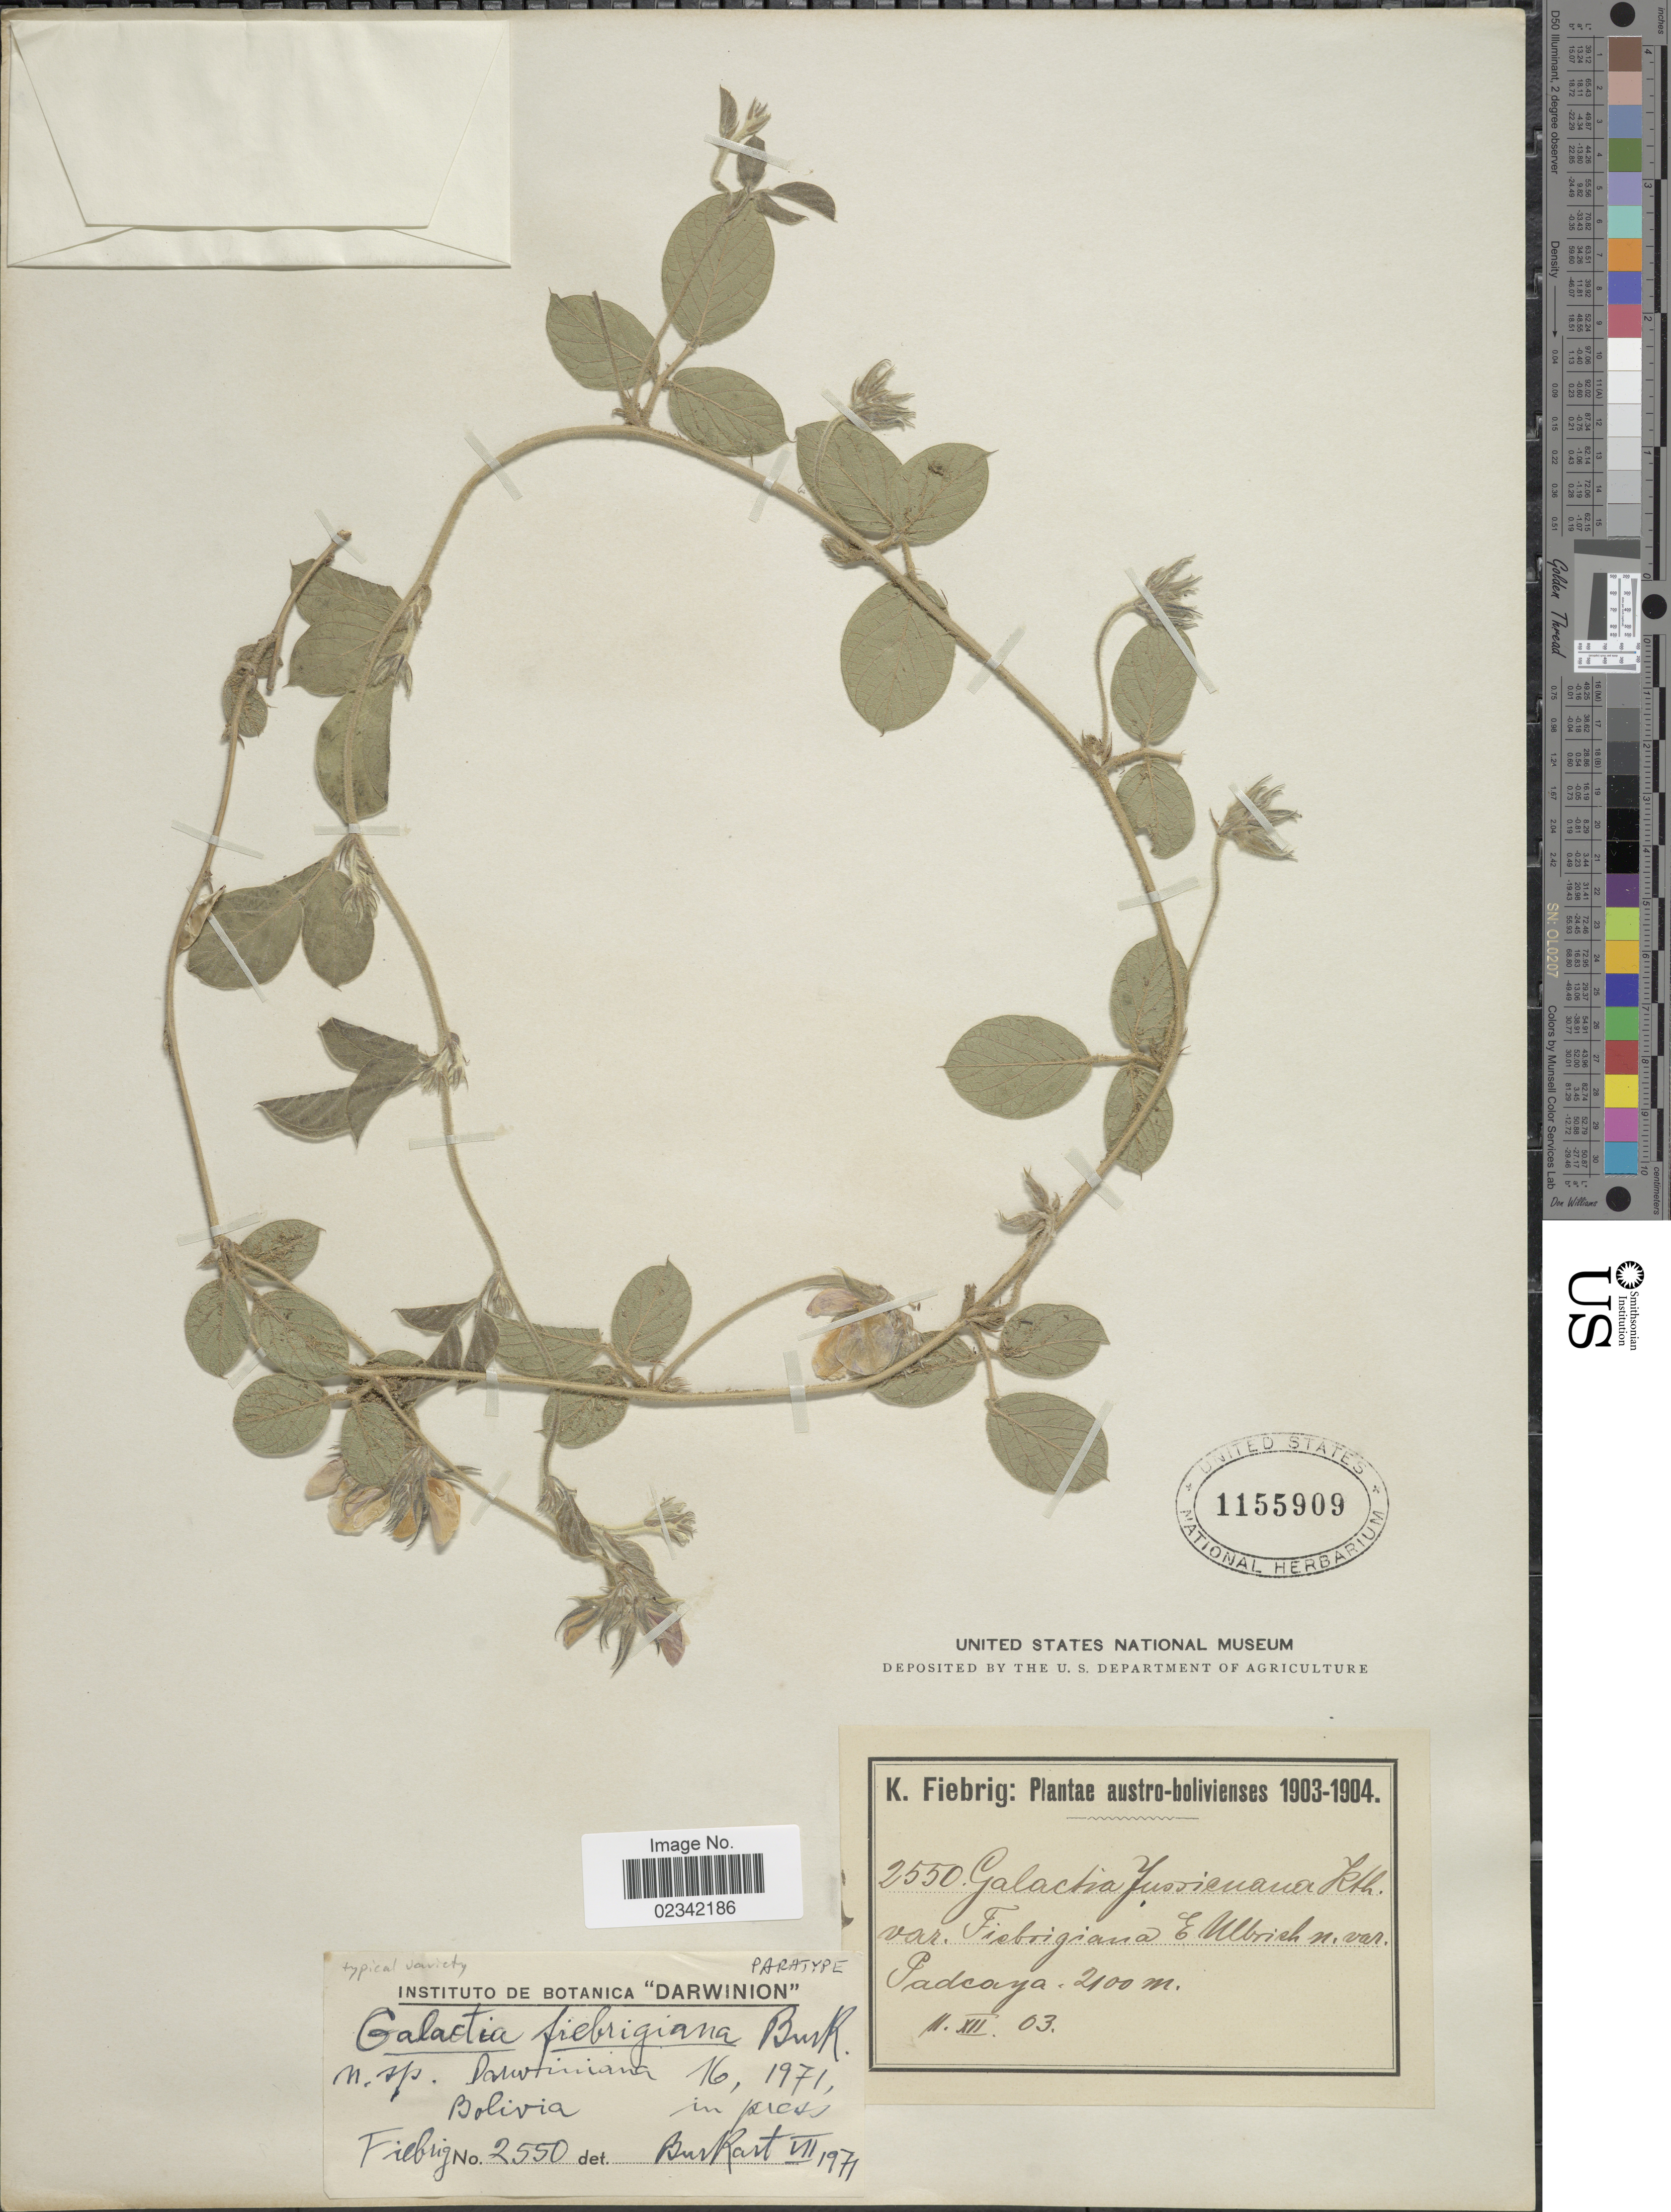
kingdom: Plantae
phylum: Tracheophyta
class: Magnoliopsida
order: Fabales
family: Fabaceae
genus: Galactia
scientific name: Galactia fiebrigiana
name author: Burkart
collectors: K. Fiebrig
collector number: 2550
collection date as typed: Transcribed d/m/y: 11/12/3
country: Bolivia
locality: Austro-Bolivienses, Padcaya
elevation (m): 2100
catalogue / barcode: US 1155909